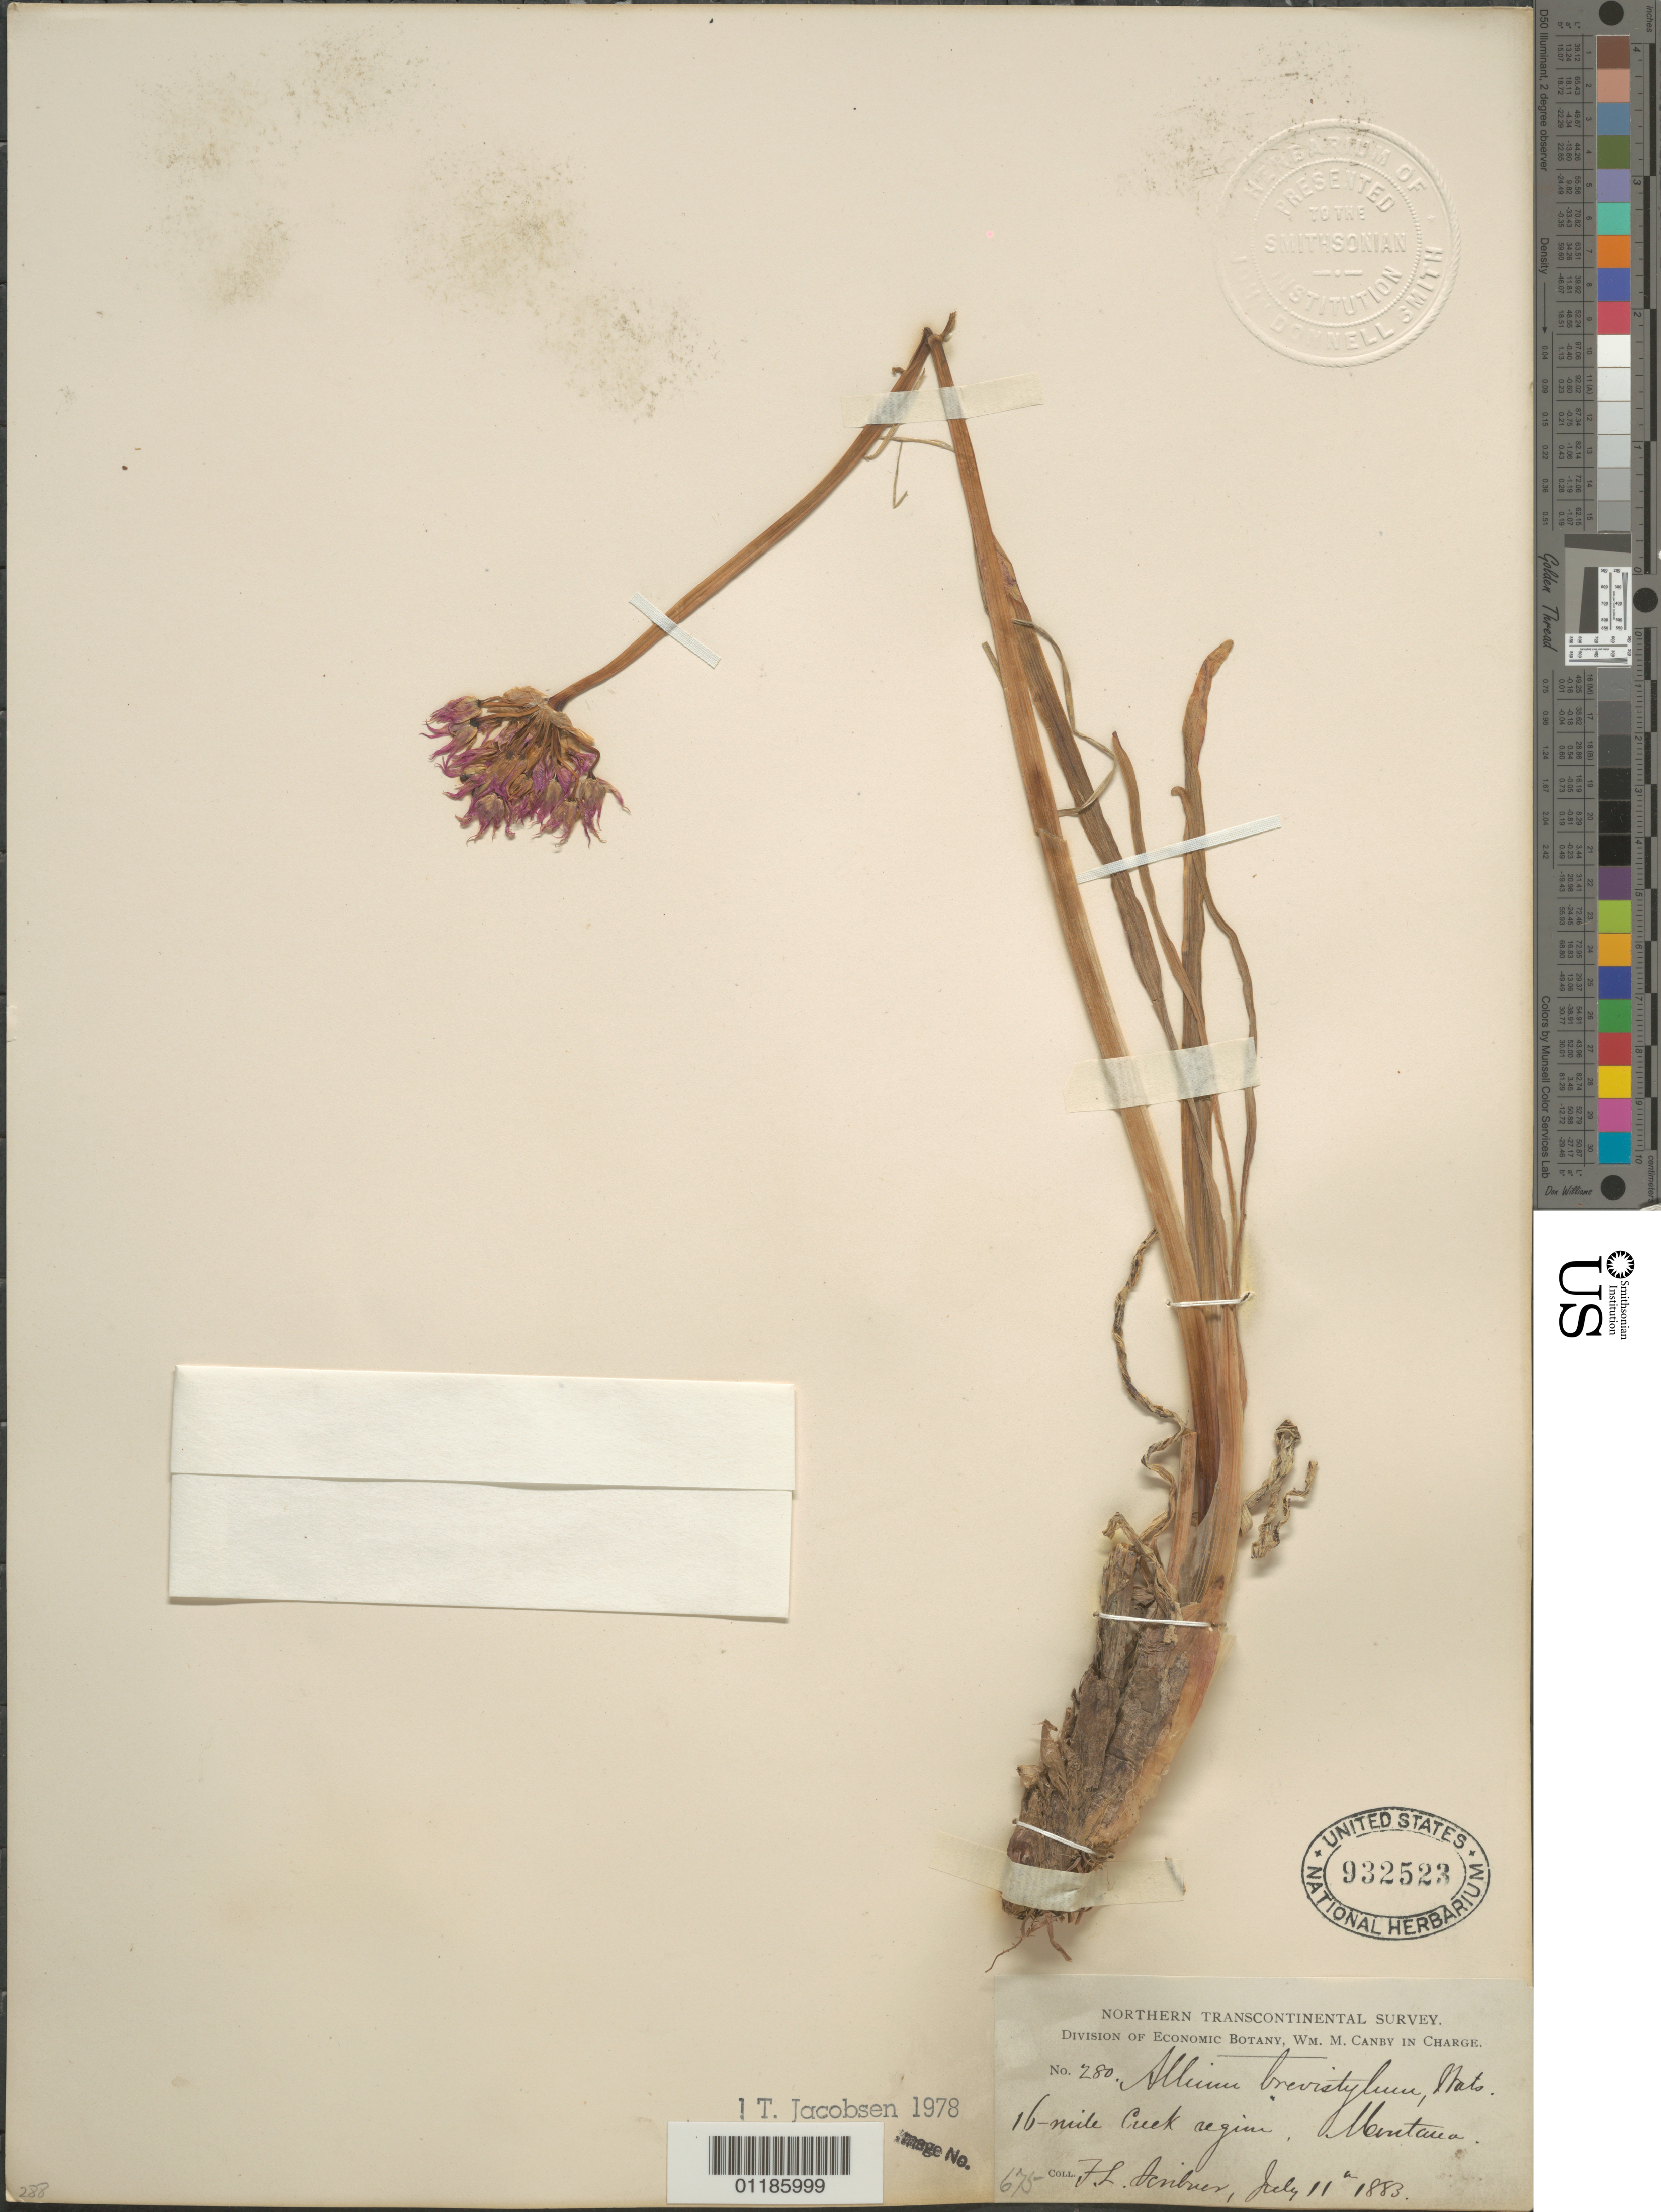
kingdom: Plantae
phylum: Tracheophyta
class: Liliopsida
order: Asparagales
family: Amaryllidaceae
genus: Allium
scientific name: Allium brevistylum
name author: S. Watson in C. King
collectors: F. L. Scribner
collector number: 280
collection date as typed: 11 Jul 1883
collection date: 1883-07-11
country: United States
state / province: Montana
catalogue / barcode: US 932523